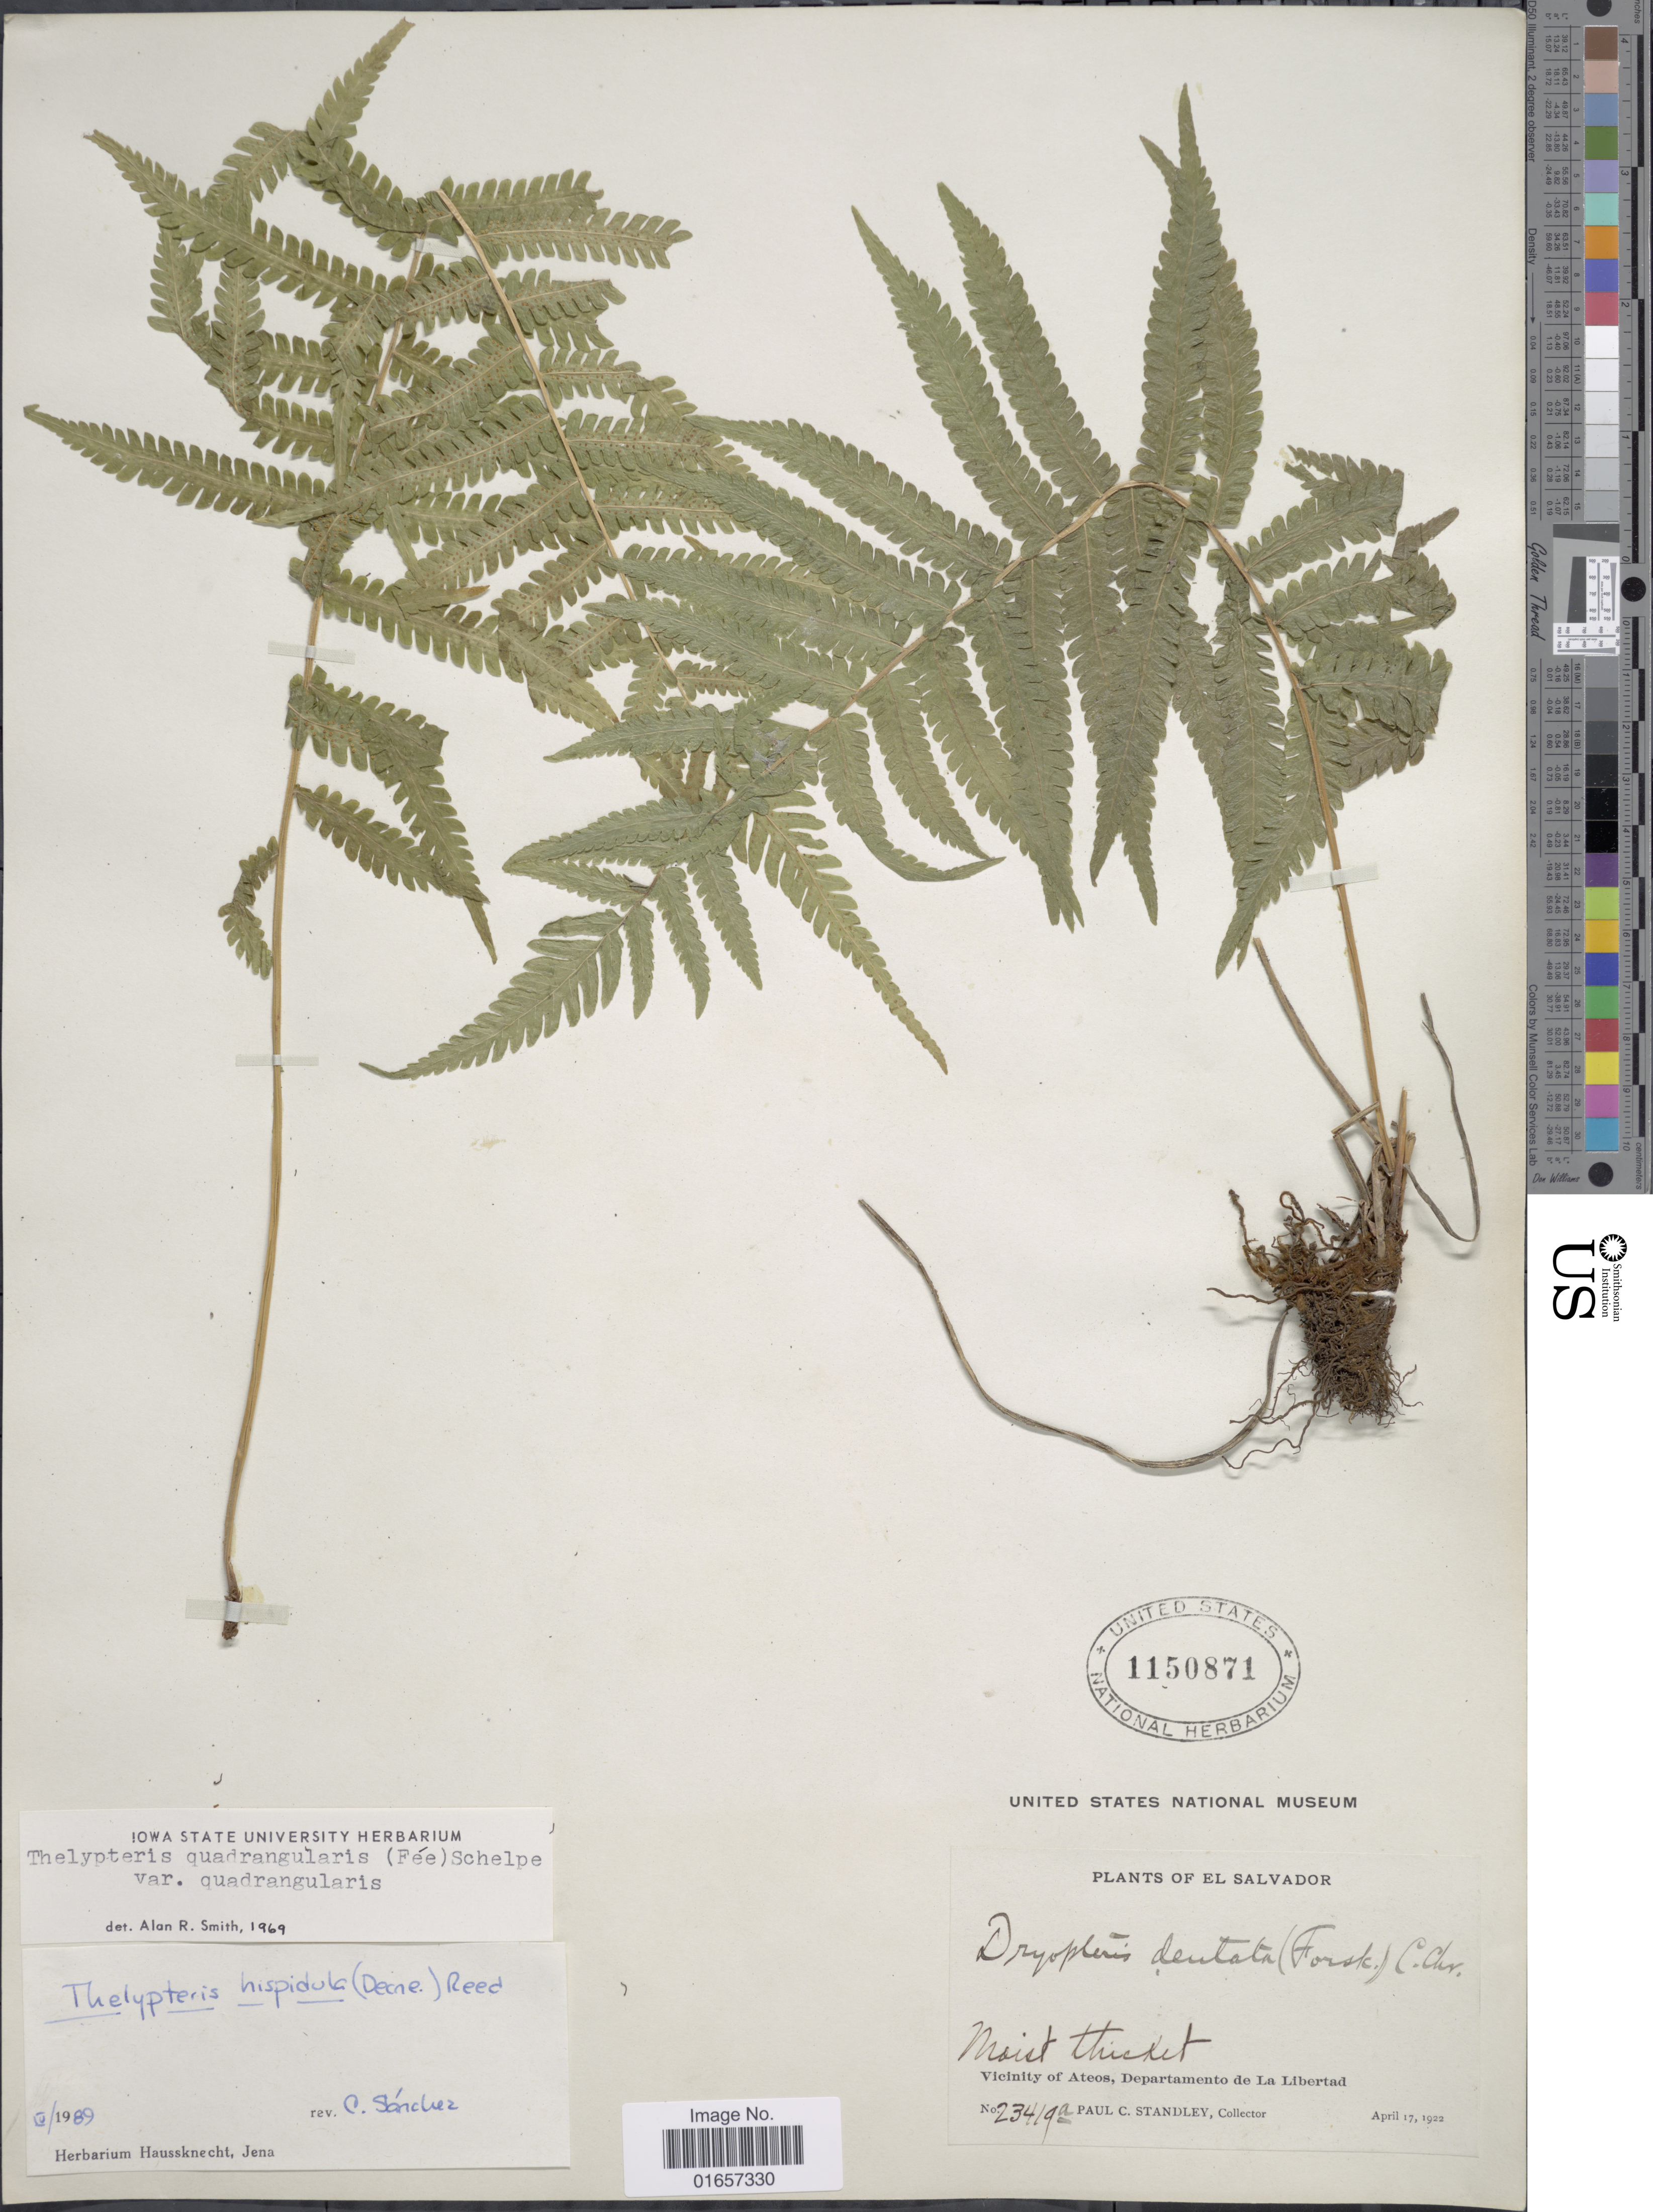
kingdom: Plantae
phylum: Tracheophyta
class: Polypodiopsida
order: Polypodiales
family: Thelypteridaceae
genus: Christella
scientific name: Christella hispidula var. hispidula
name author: (Decne.) Holttum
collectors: P. C. Standley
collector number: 23419a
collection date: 1922-04-17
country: El Salvador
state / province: La Libertad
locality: Vicinity of Ateos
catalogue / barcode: US 1150871